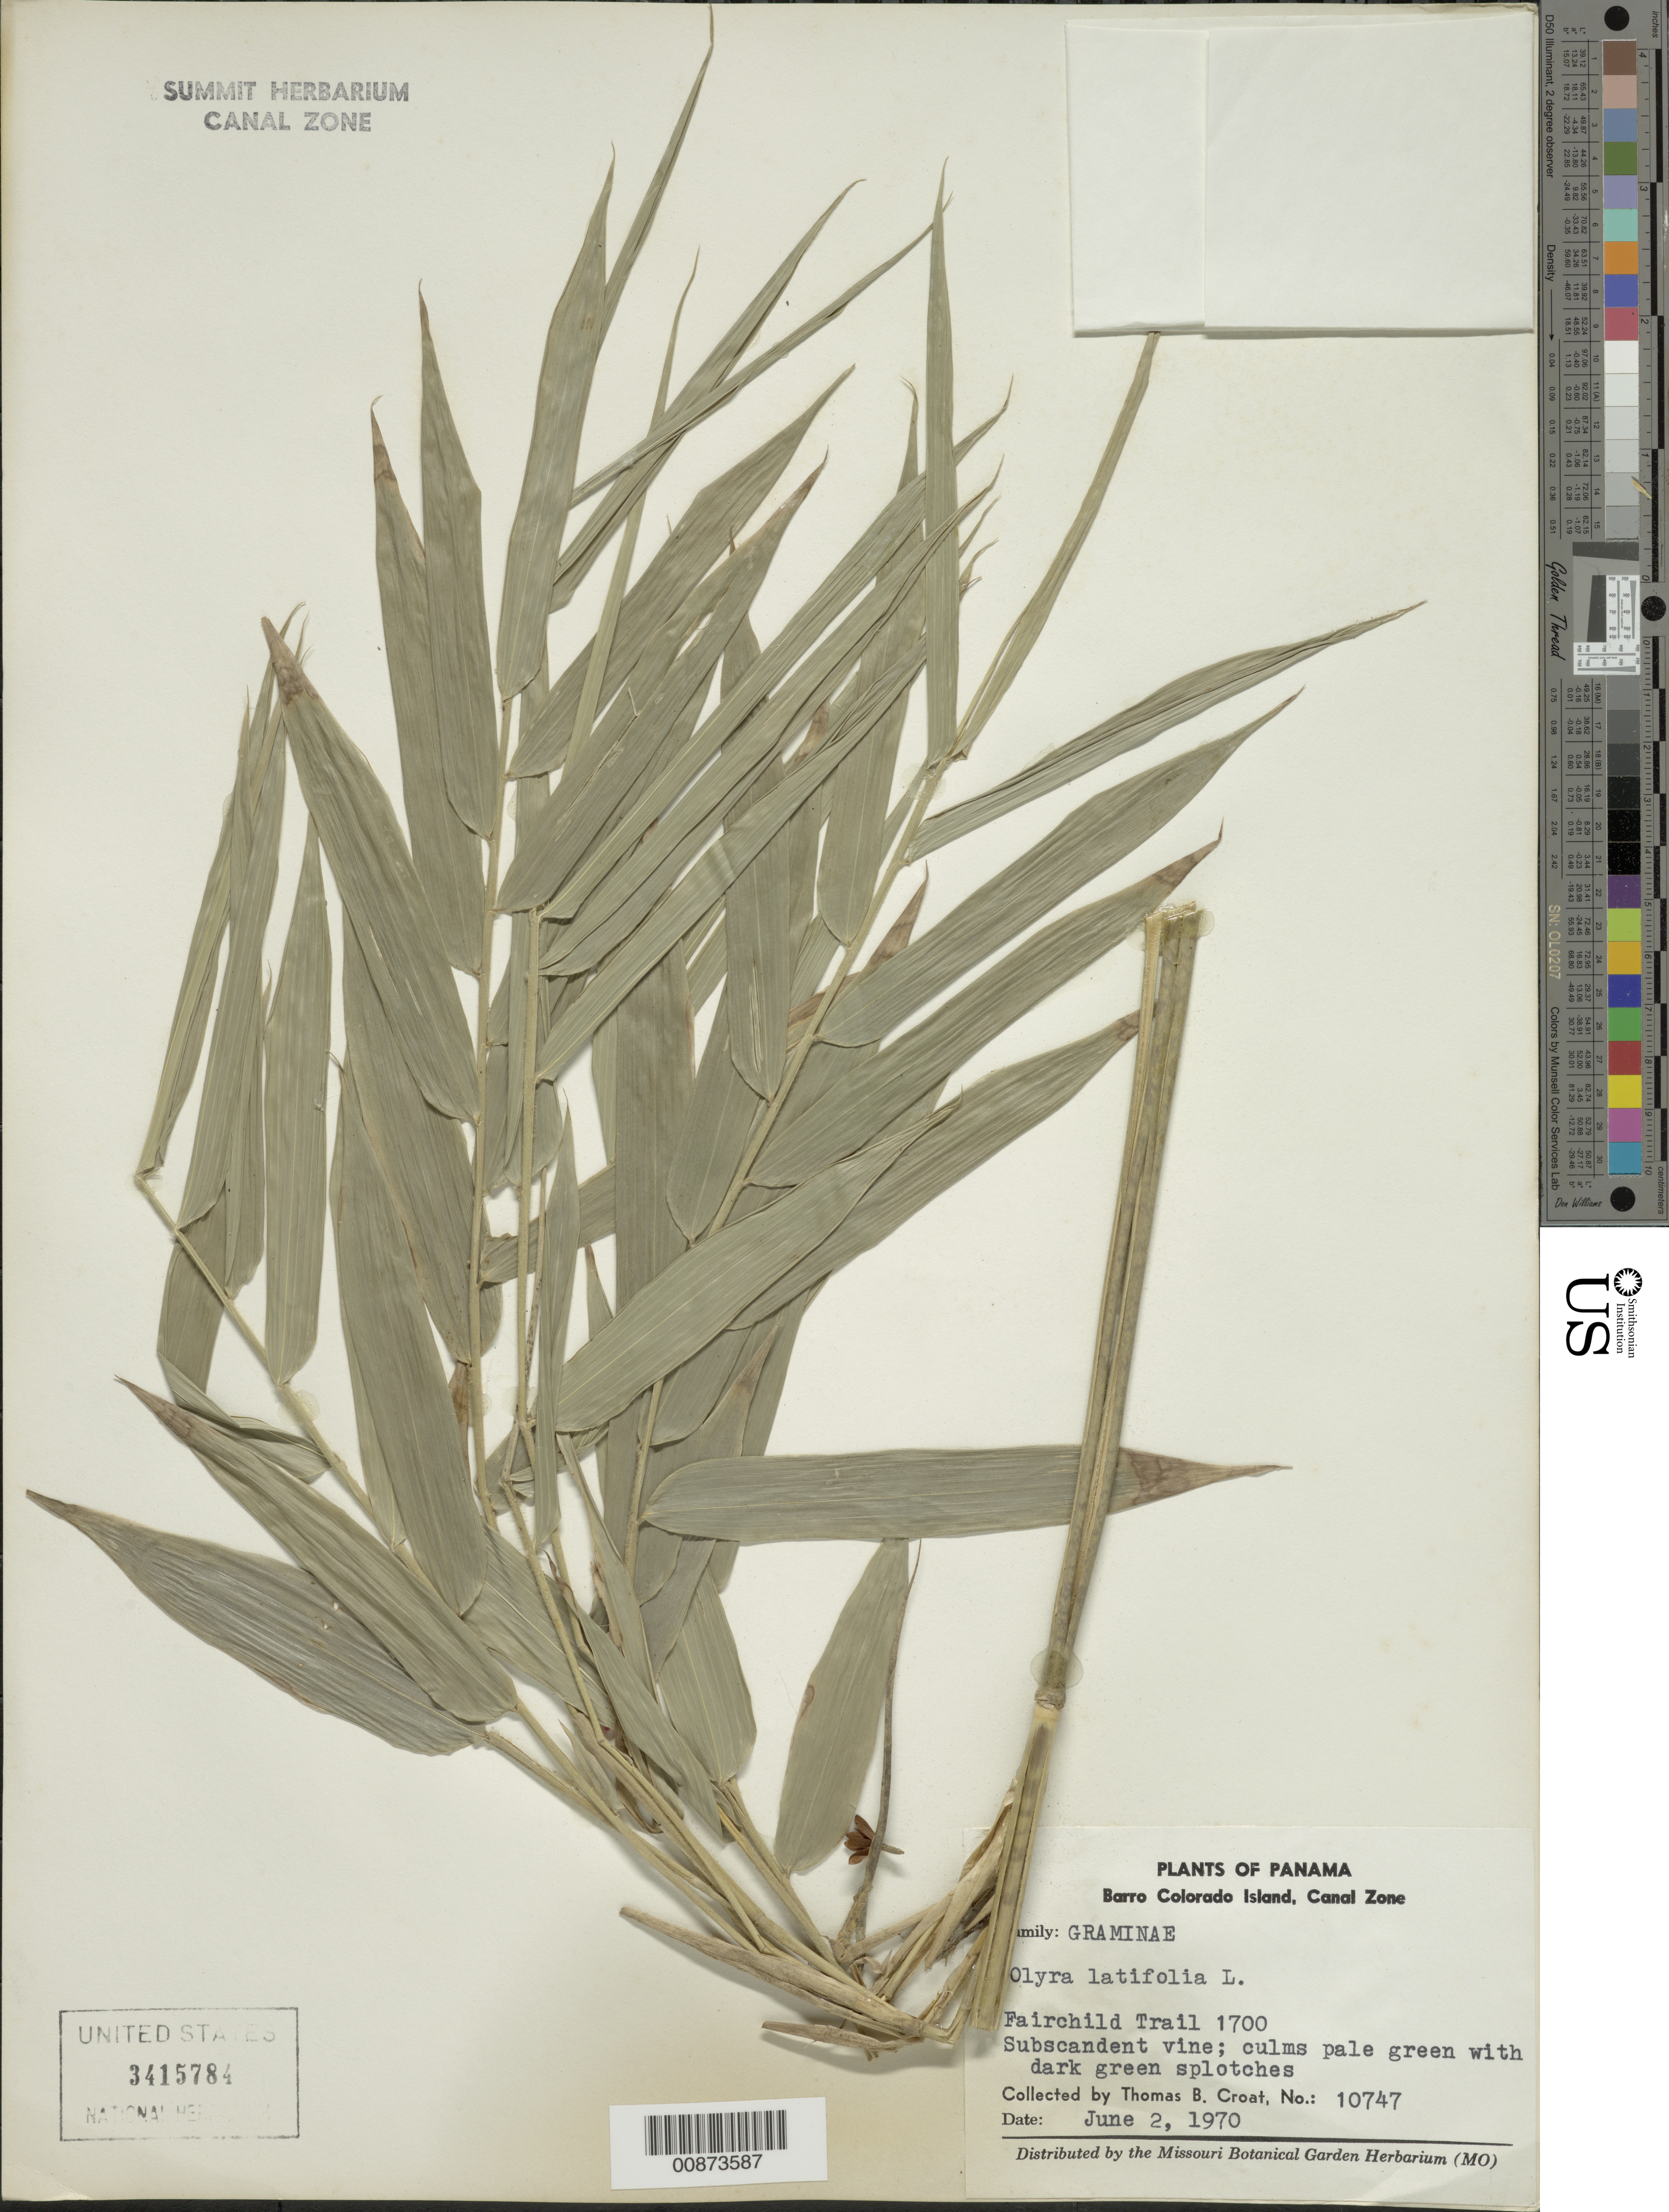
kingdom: Plantae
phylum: Tracheophyta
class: Liliopsida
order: Poales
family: Poaceae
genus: Olyra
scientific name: Olyra latifolia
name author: L.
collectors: T. B. Croat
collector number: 10747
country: Panama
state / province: Panamá Oeste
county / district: Canal Zone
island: Barro Colorado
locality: Fairchild Trail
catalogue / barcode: US 3415784